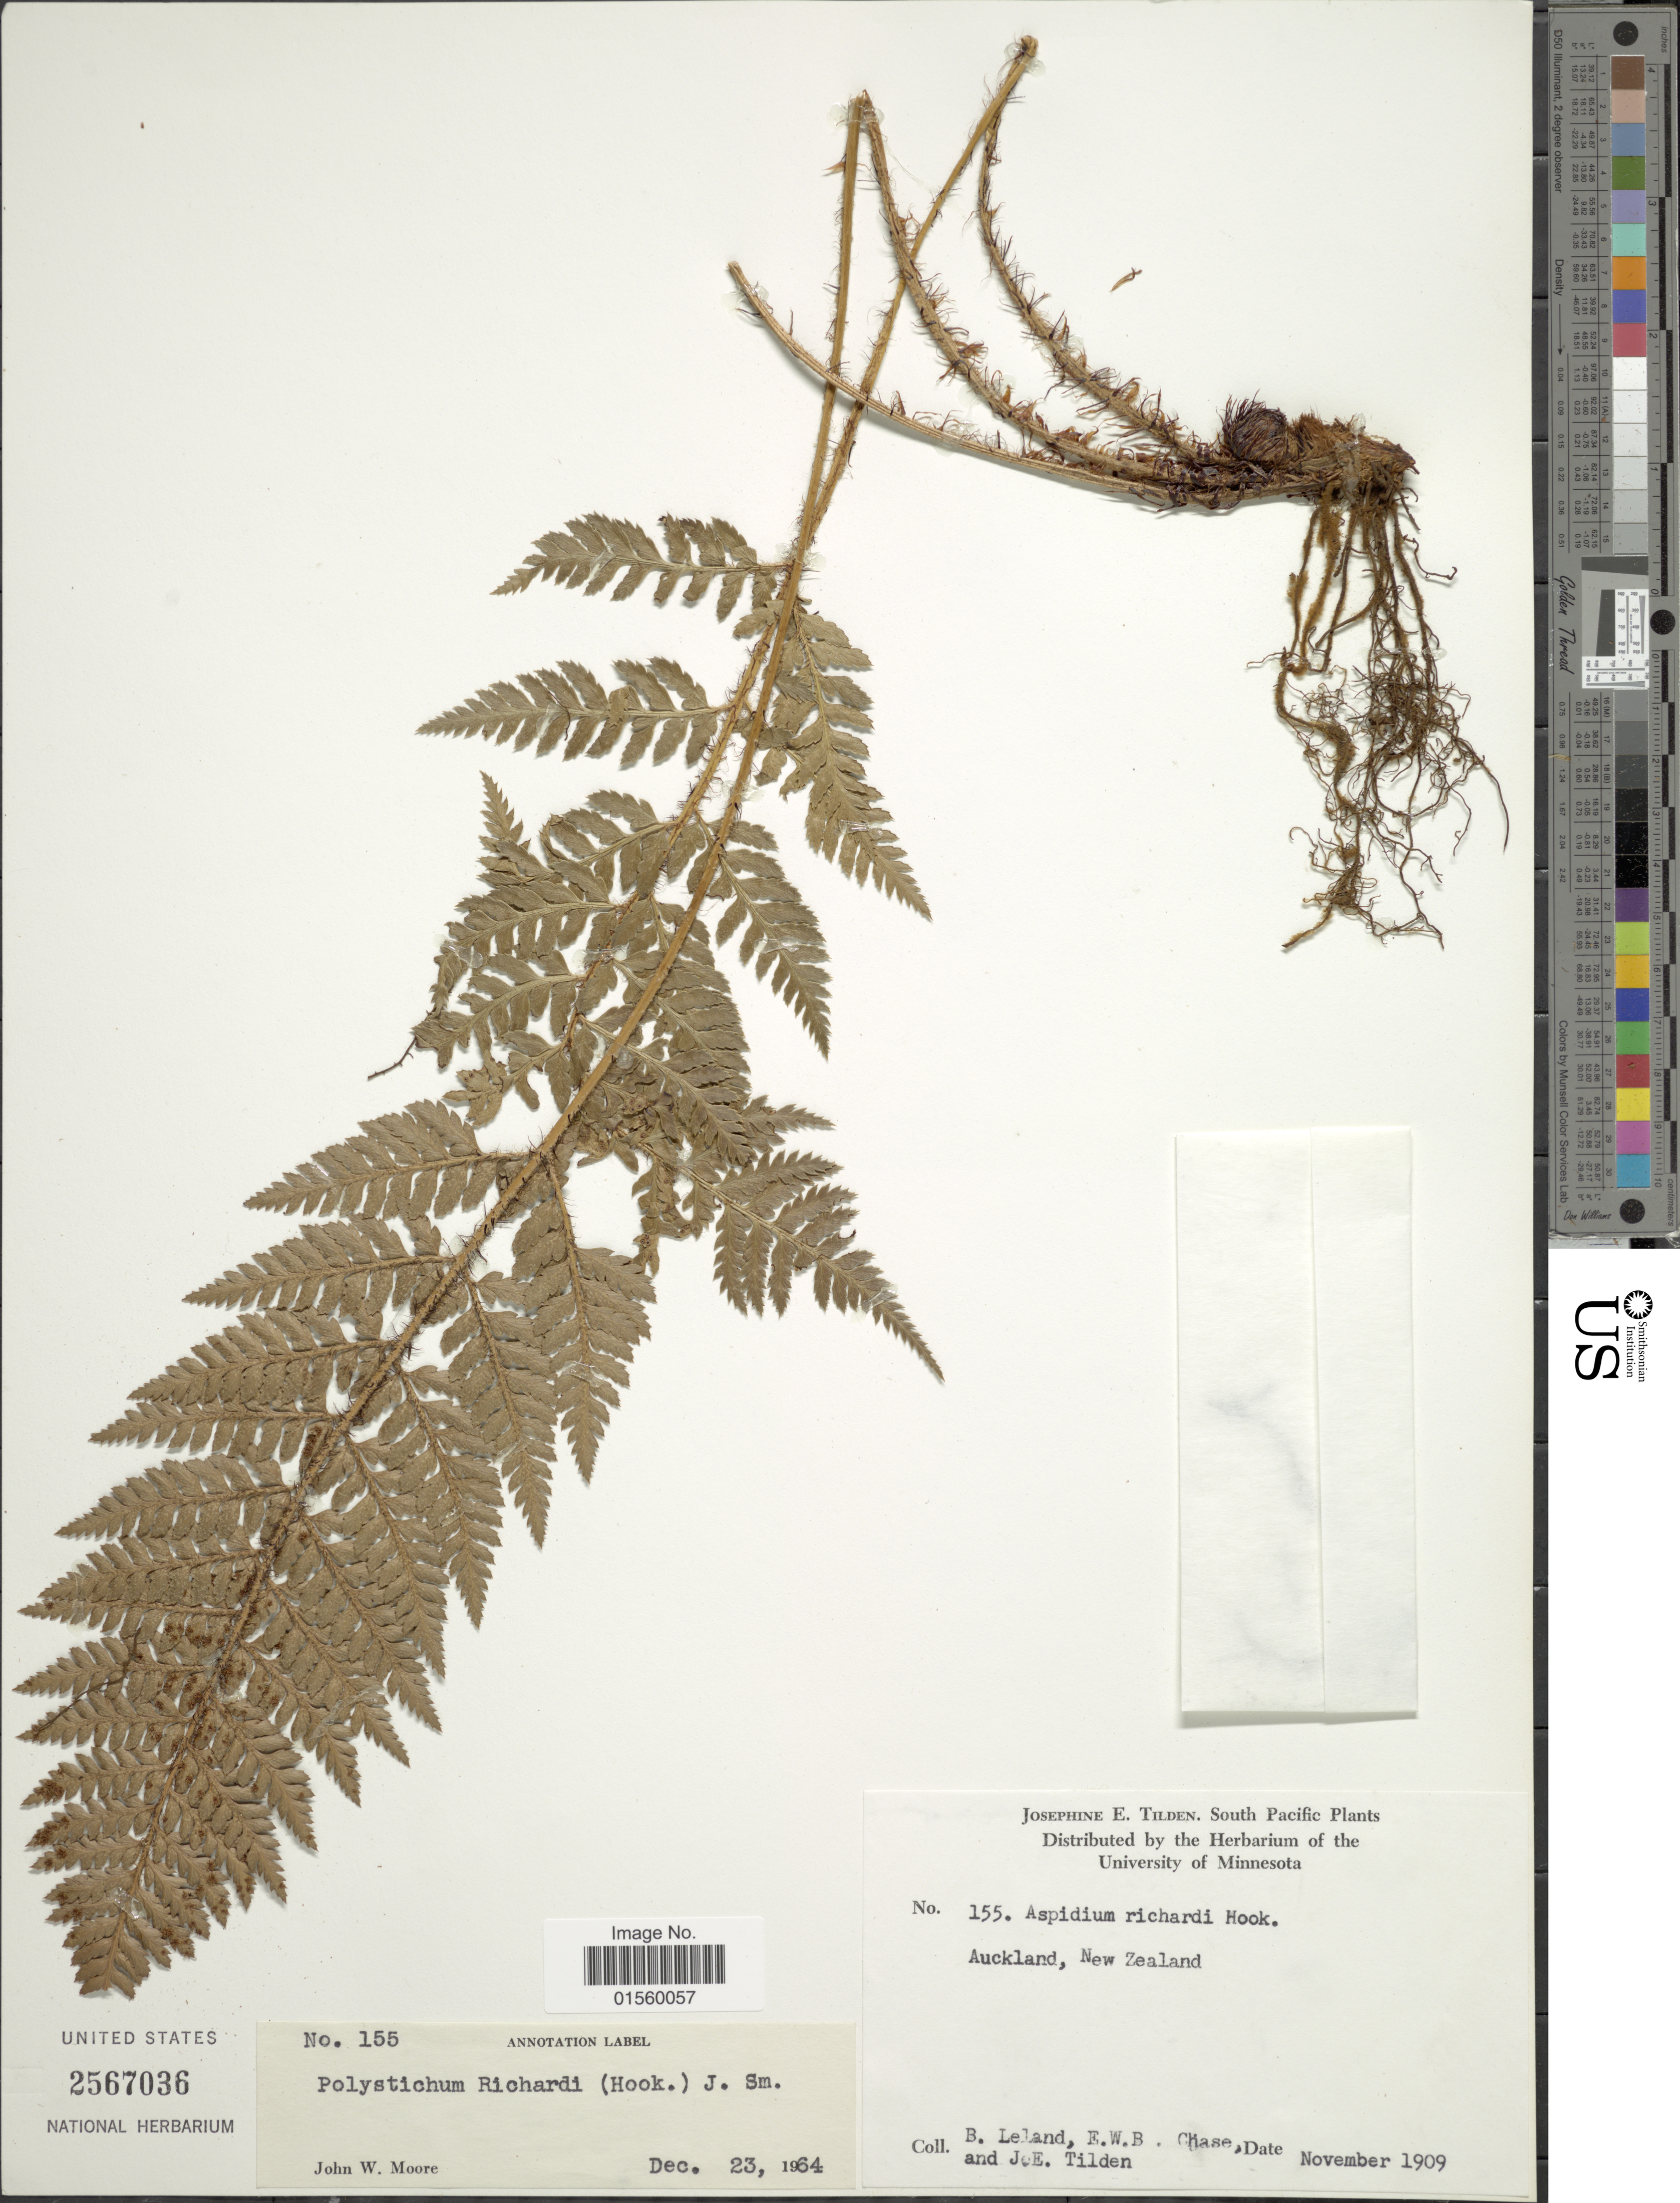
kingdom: Plantae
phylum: Tracheophyta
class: Polypodiopsida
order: Polypodiales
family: Dryopteridaceae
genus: Polystichum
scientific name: Polystichum richardii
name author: J. Sm.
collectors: B. Leland, E. W. Chase & J. E. Tilden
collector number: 155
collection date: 1909-11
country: New Zealand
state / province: Auckland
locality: South Pacific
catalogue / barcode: US 2567036